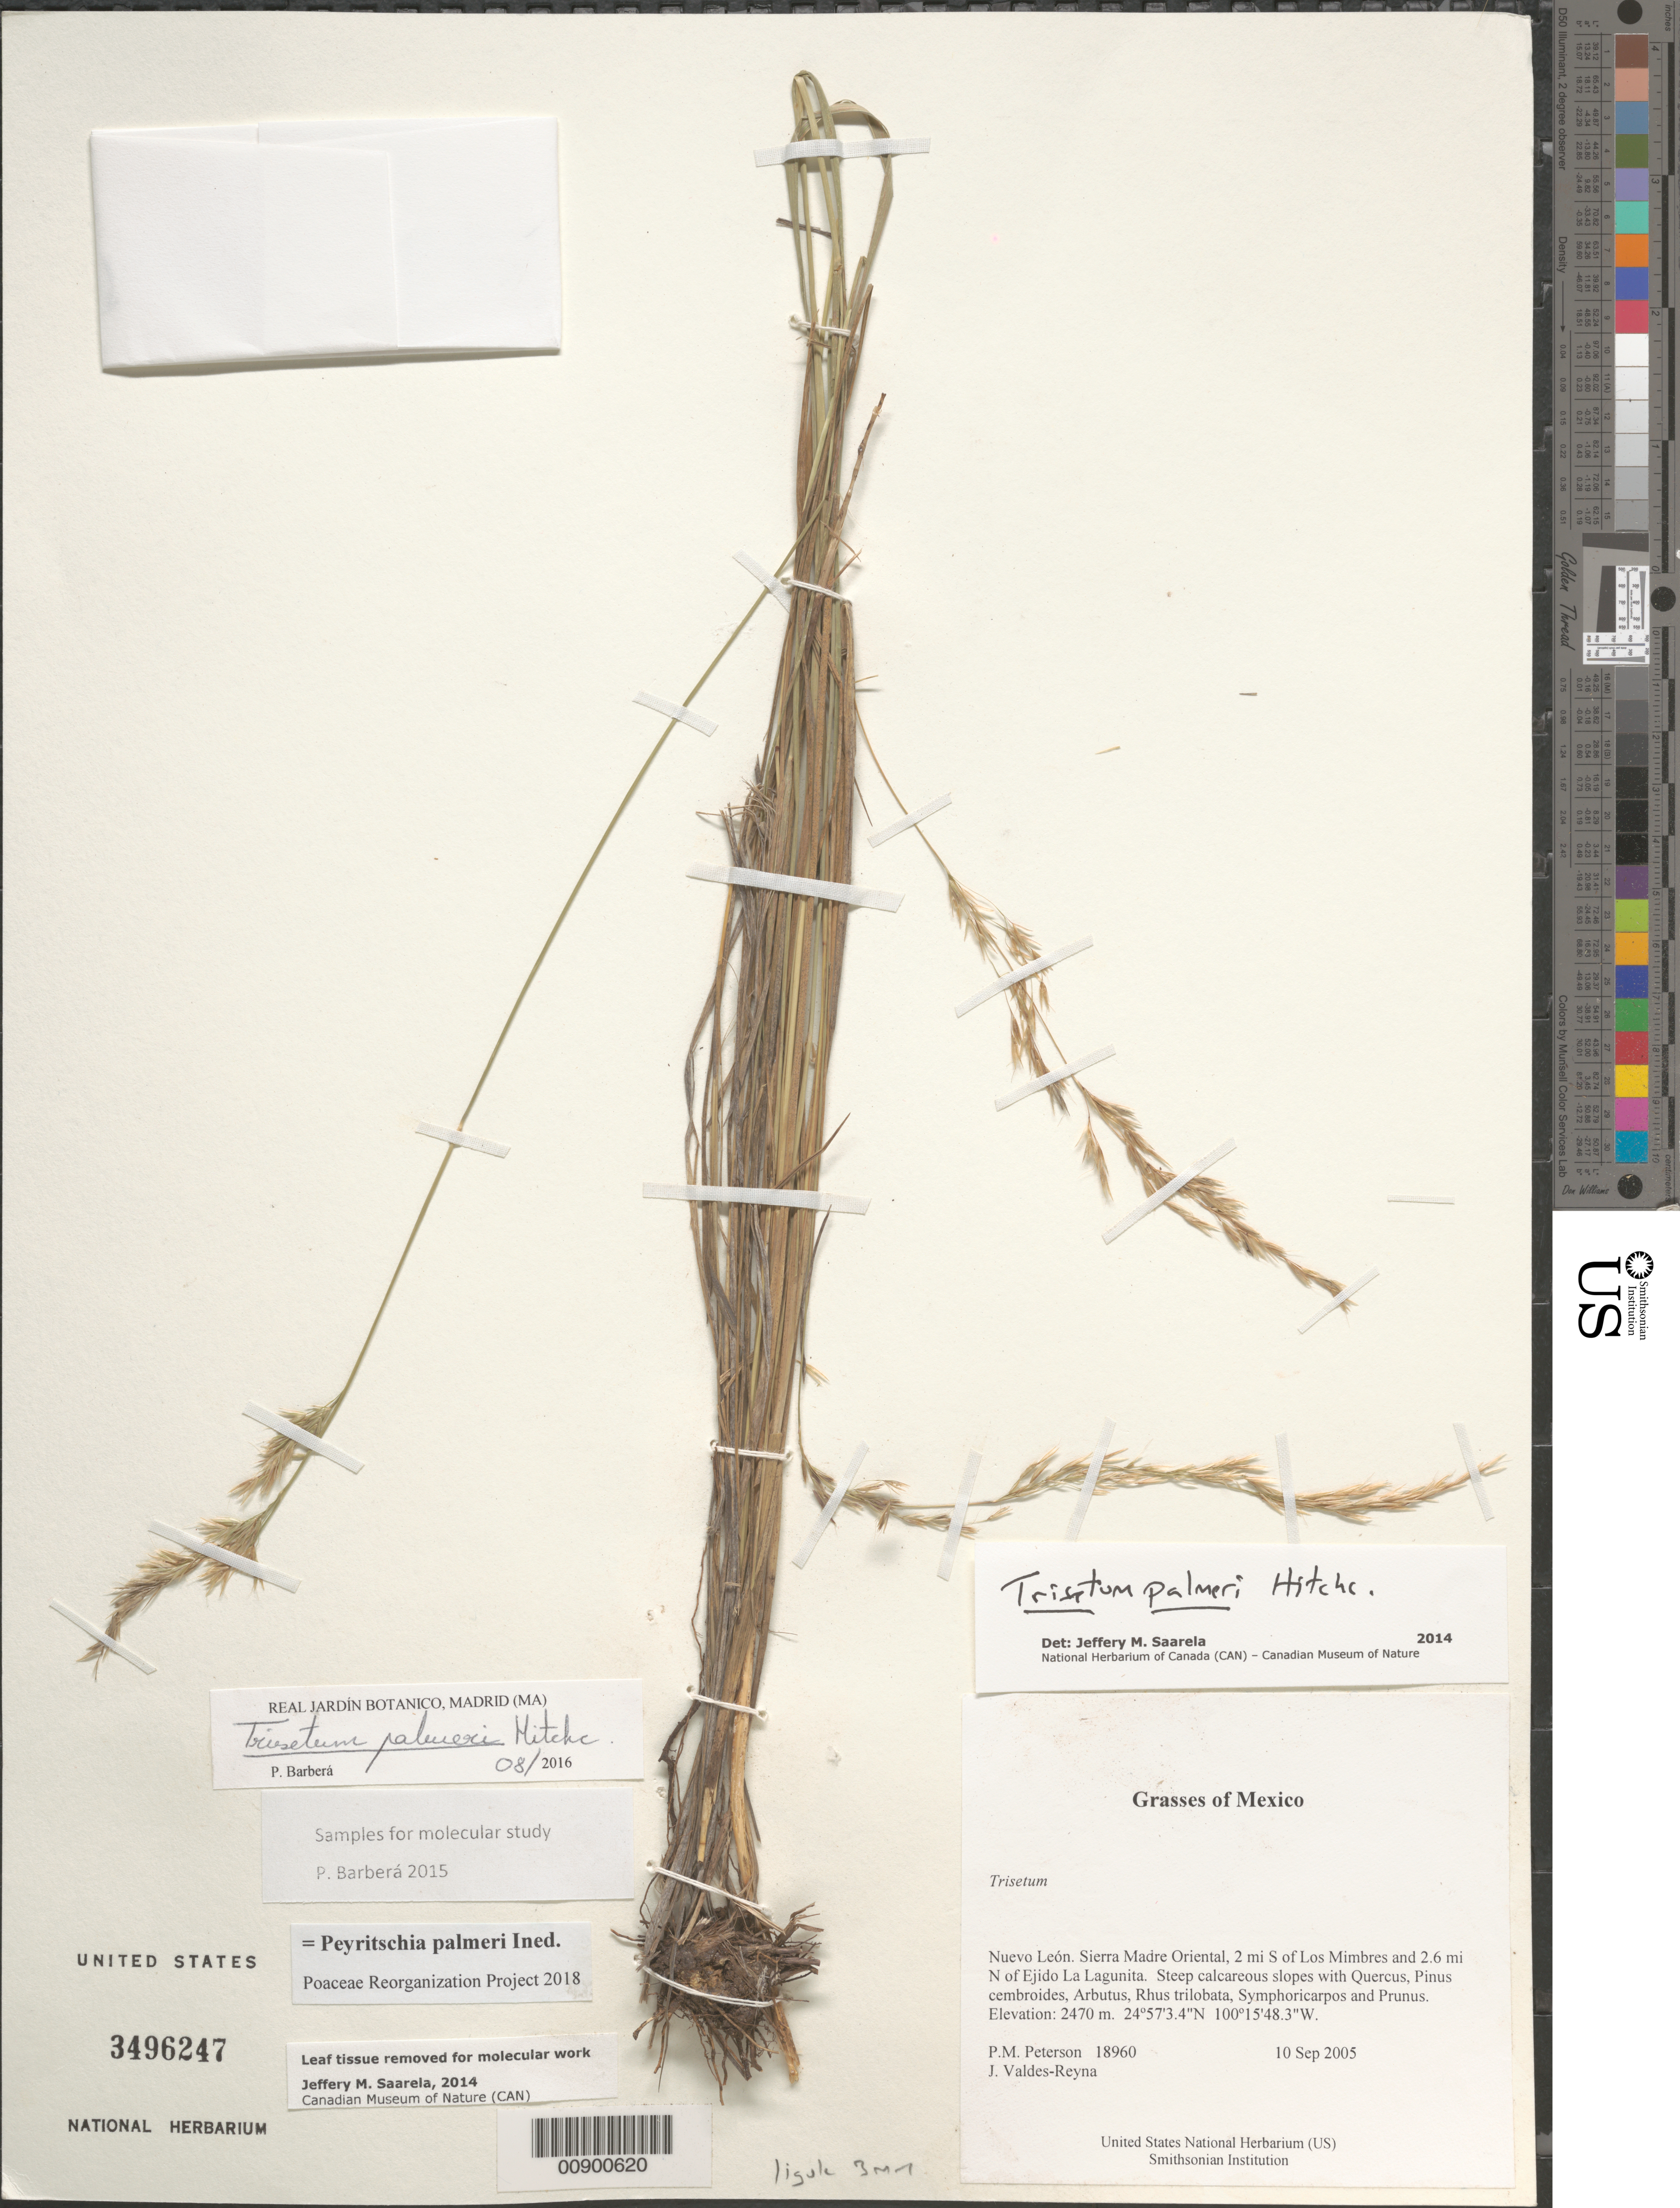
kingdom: Plantae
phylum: Tracheophyta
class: Liliopsida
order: Poales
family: Poaceae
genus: Peyritschia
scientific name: Peyritschia palmeri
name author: (Hitchc.) P.M. Peterson et al.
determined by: Poaceae Reorganization Project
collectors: P. M. Peterson & J. Valdés-Reyna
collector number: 18960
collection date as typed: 10 Sep 2005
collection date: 2005-09-10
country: Mexico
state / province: Nuevo León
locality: Sierra Madre Oriental, 2 mi S of Los Mimbres and 2.6 mi N of Ejido La Lagunita. Steep calcareous slopes with Quercus, Pinus cembroides, Arbutus, Rhus trilobata, Symphoricarpos and Prunus.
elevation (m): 2470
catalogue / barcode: US 3496247